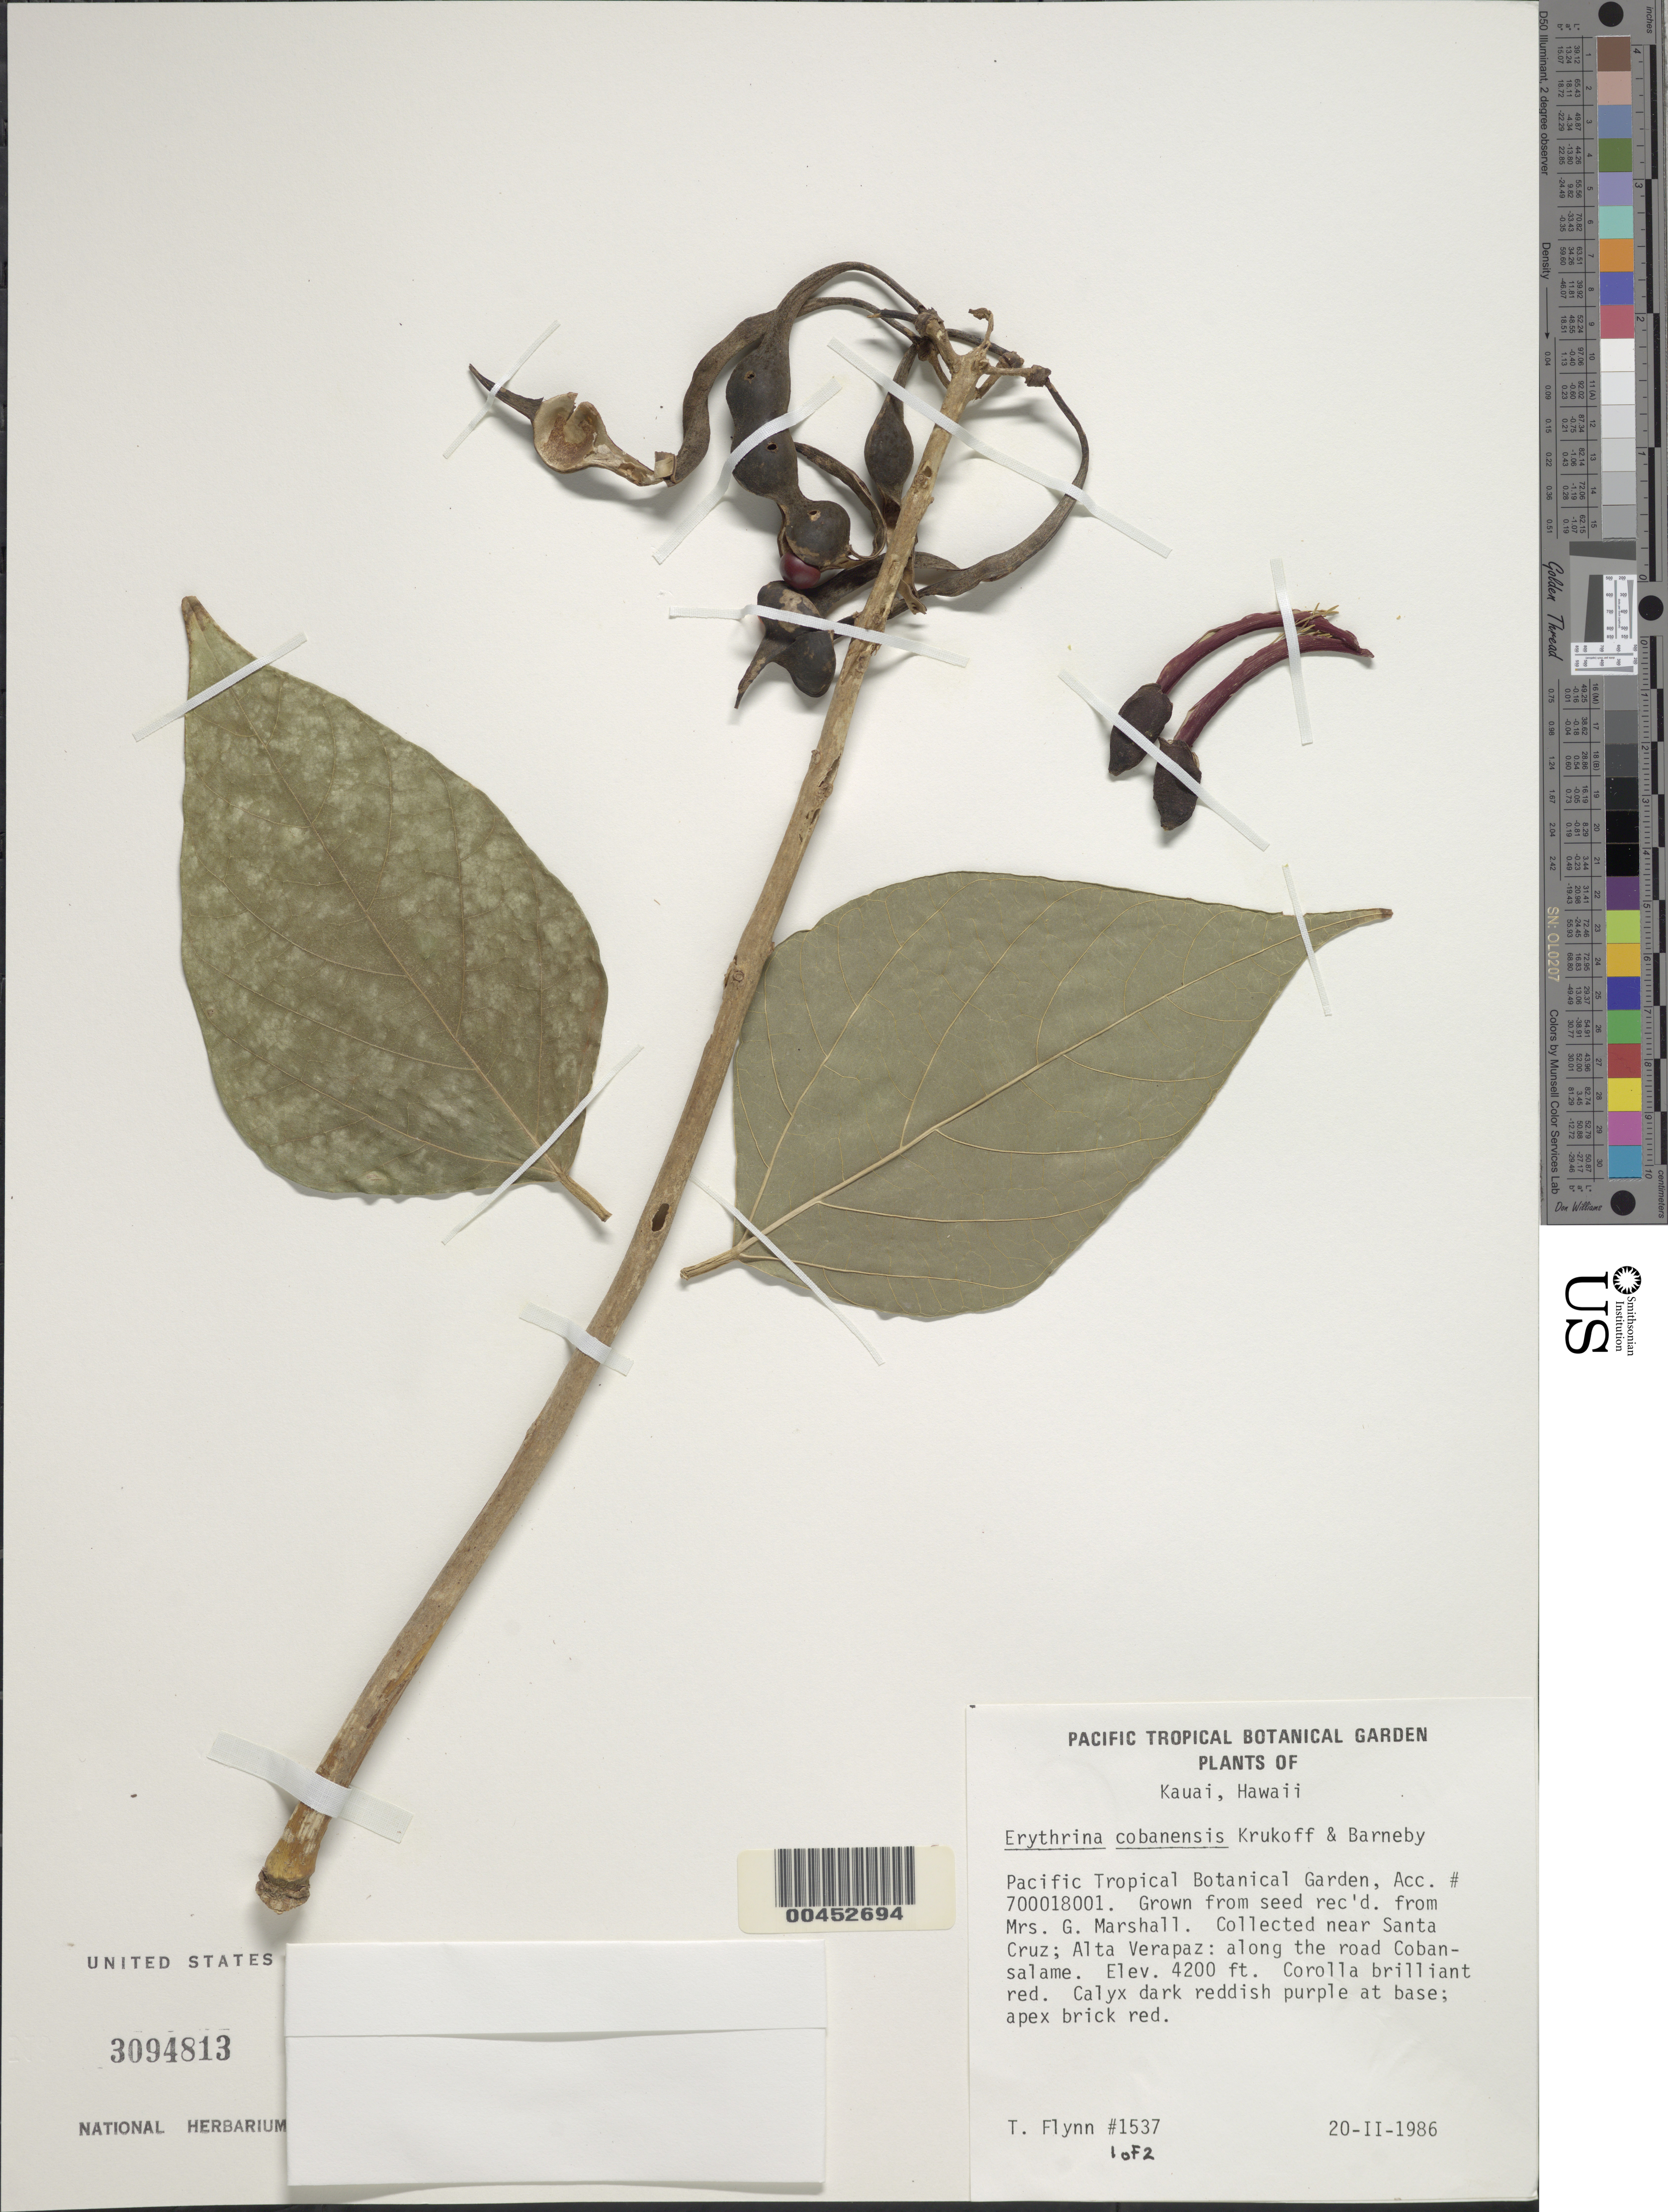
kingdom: Plantae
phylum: Tracheophyta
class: Magnoliopsida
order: Fabales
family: Fabaceae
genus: Erythrina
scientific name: Erythrina cobanensis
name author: Krukoff & Barneby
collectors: T. W. Flynn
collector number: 1537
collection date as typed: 20 Feb 1986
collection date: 1986-02-20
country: United States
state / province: Hawaii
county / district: Kauai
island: Kaua'i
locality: Pacific Tropical Botanical Garden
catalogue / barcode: US 3094813